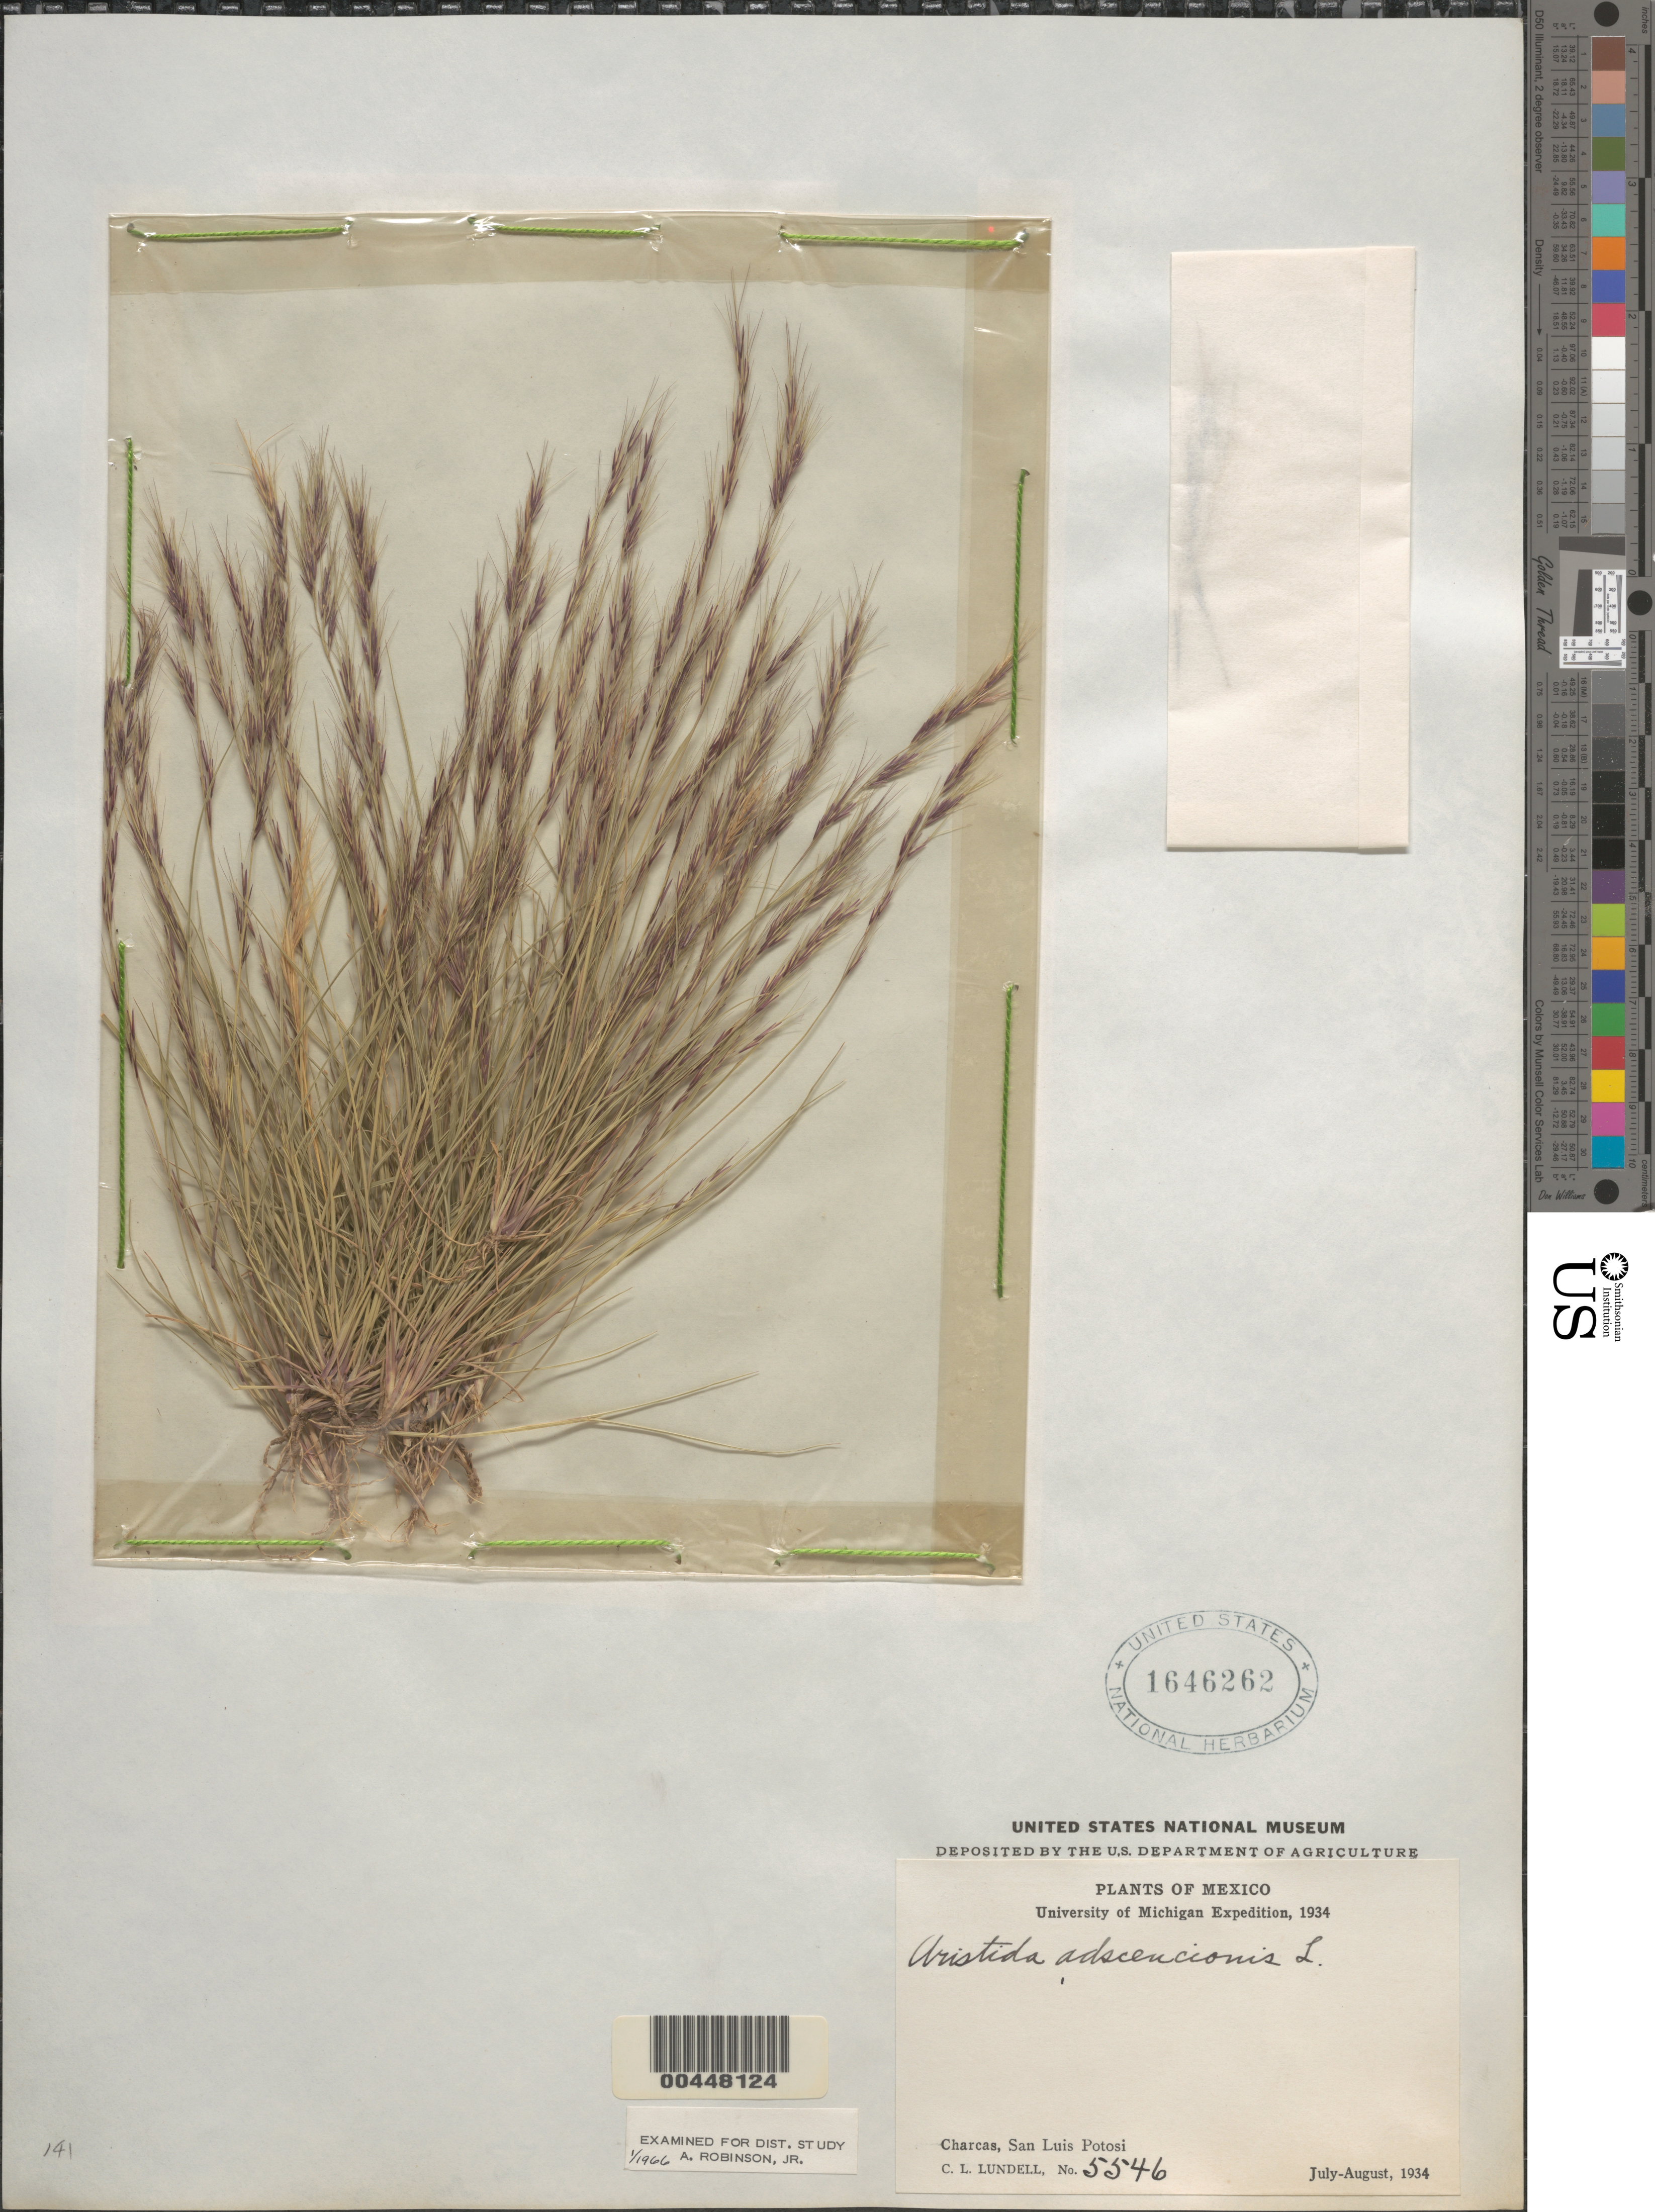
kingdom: Plantae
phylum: Tracheophyta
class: Liliopsida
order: Poales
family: Poaceae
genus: Aristida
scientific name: Aristida adscensionis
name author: L.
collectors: C. L. Lundell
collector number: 5546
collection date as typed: Jul 1934 to Aug 1934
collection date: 1934-07/1934-08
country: Mexico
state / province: San Luis Potosi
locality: Charcas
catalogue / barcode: US 1646262